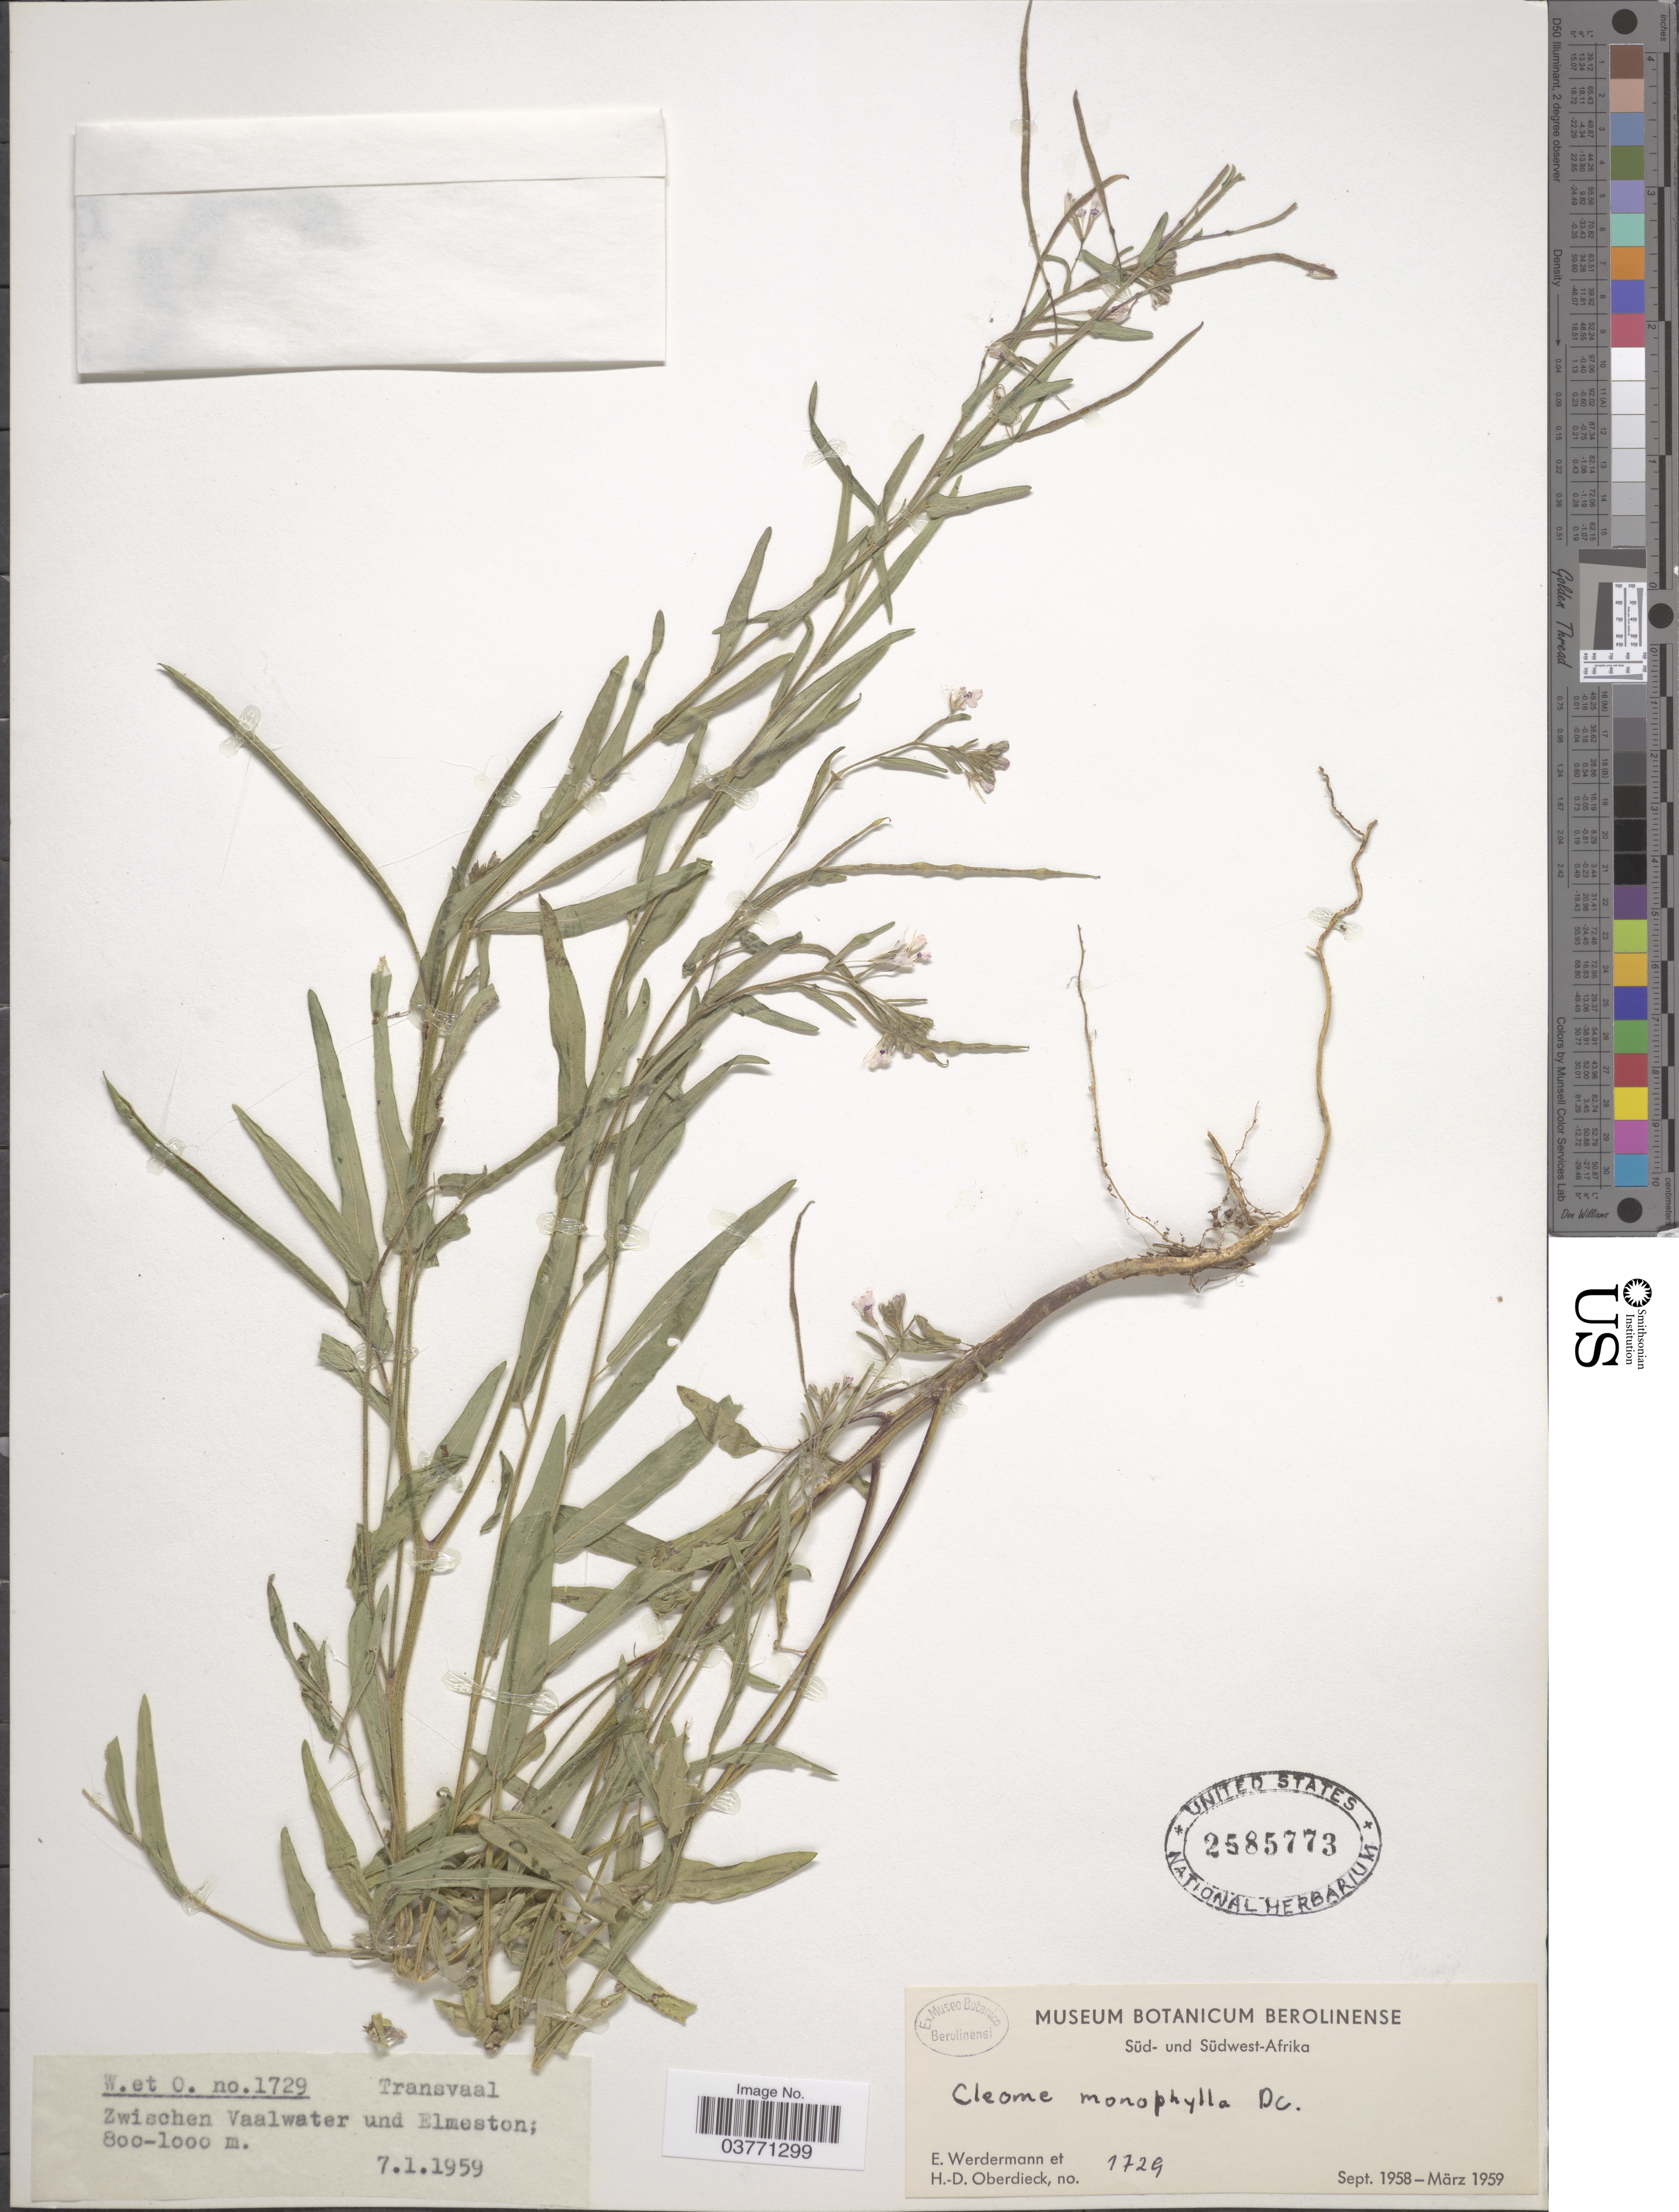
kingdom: Plantae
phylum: Tracheophyta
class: Magnoliopsida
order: Brassicales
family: Cleomaceae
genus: Sieruela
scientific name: Sieruela monophylla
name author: (L.) Roalson & J.C. Hall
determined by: Strong, M. T., (US), Smithsonian Institution - National Museum of Natural History (UNITED STATES)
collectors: E. Werdermann & H. Oberdieck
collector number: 1729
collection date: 1959-01-07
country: South Africa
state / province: Limpopo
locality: Süd-Afrika. Transvaal. Zwischen Vaalwater und Elmeston.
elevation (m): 800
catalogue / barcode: US 2585773